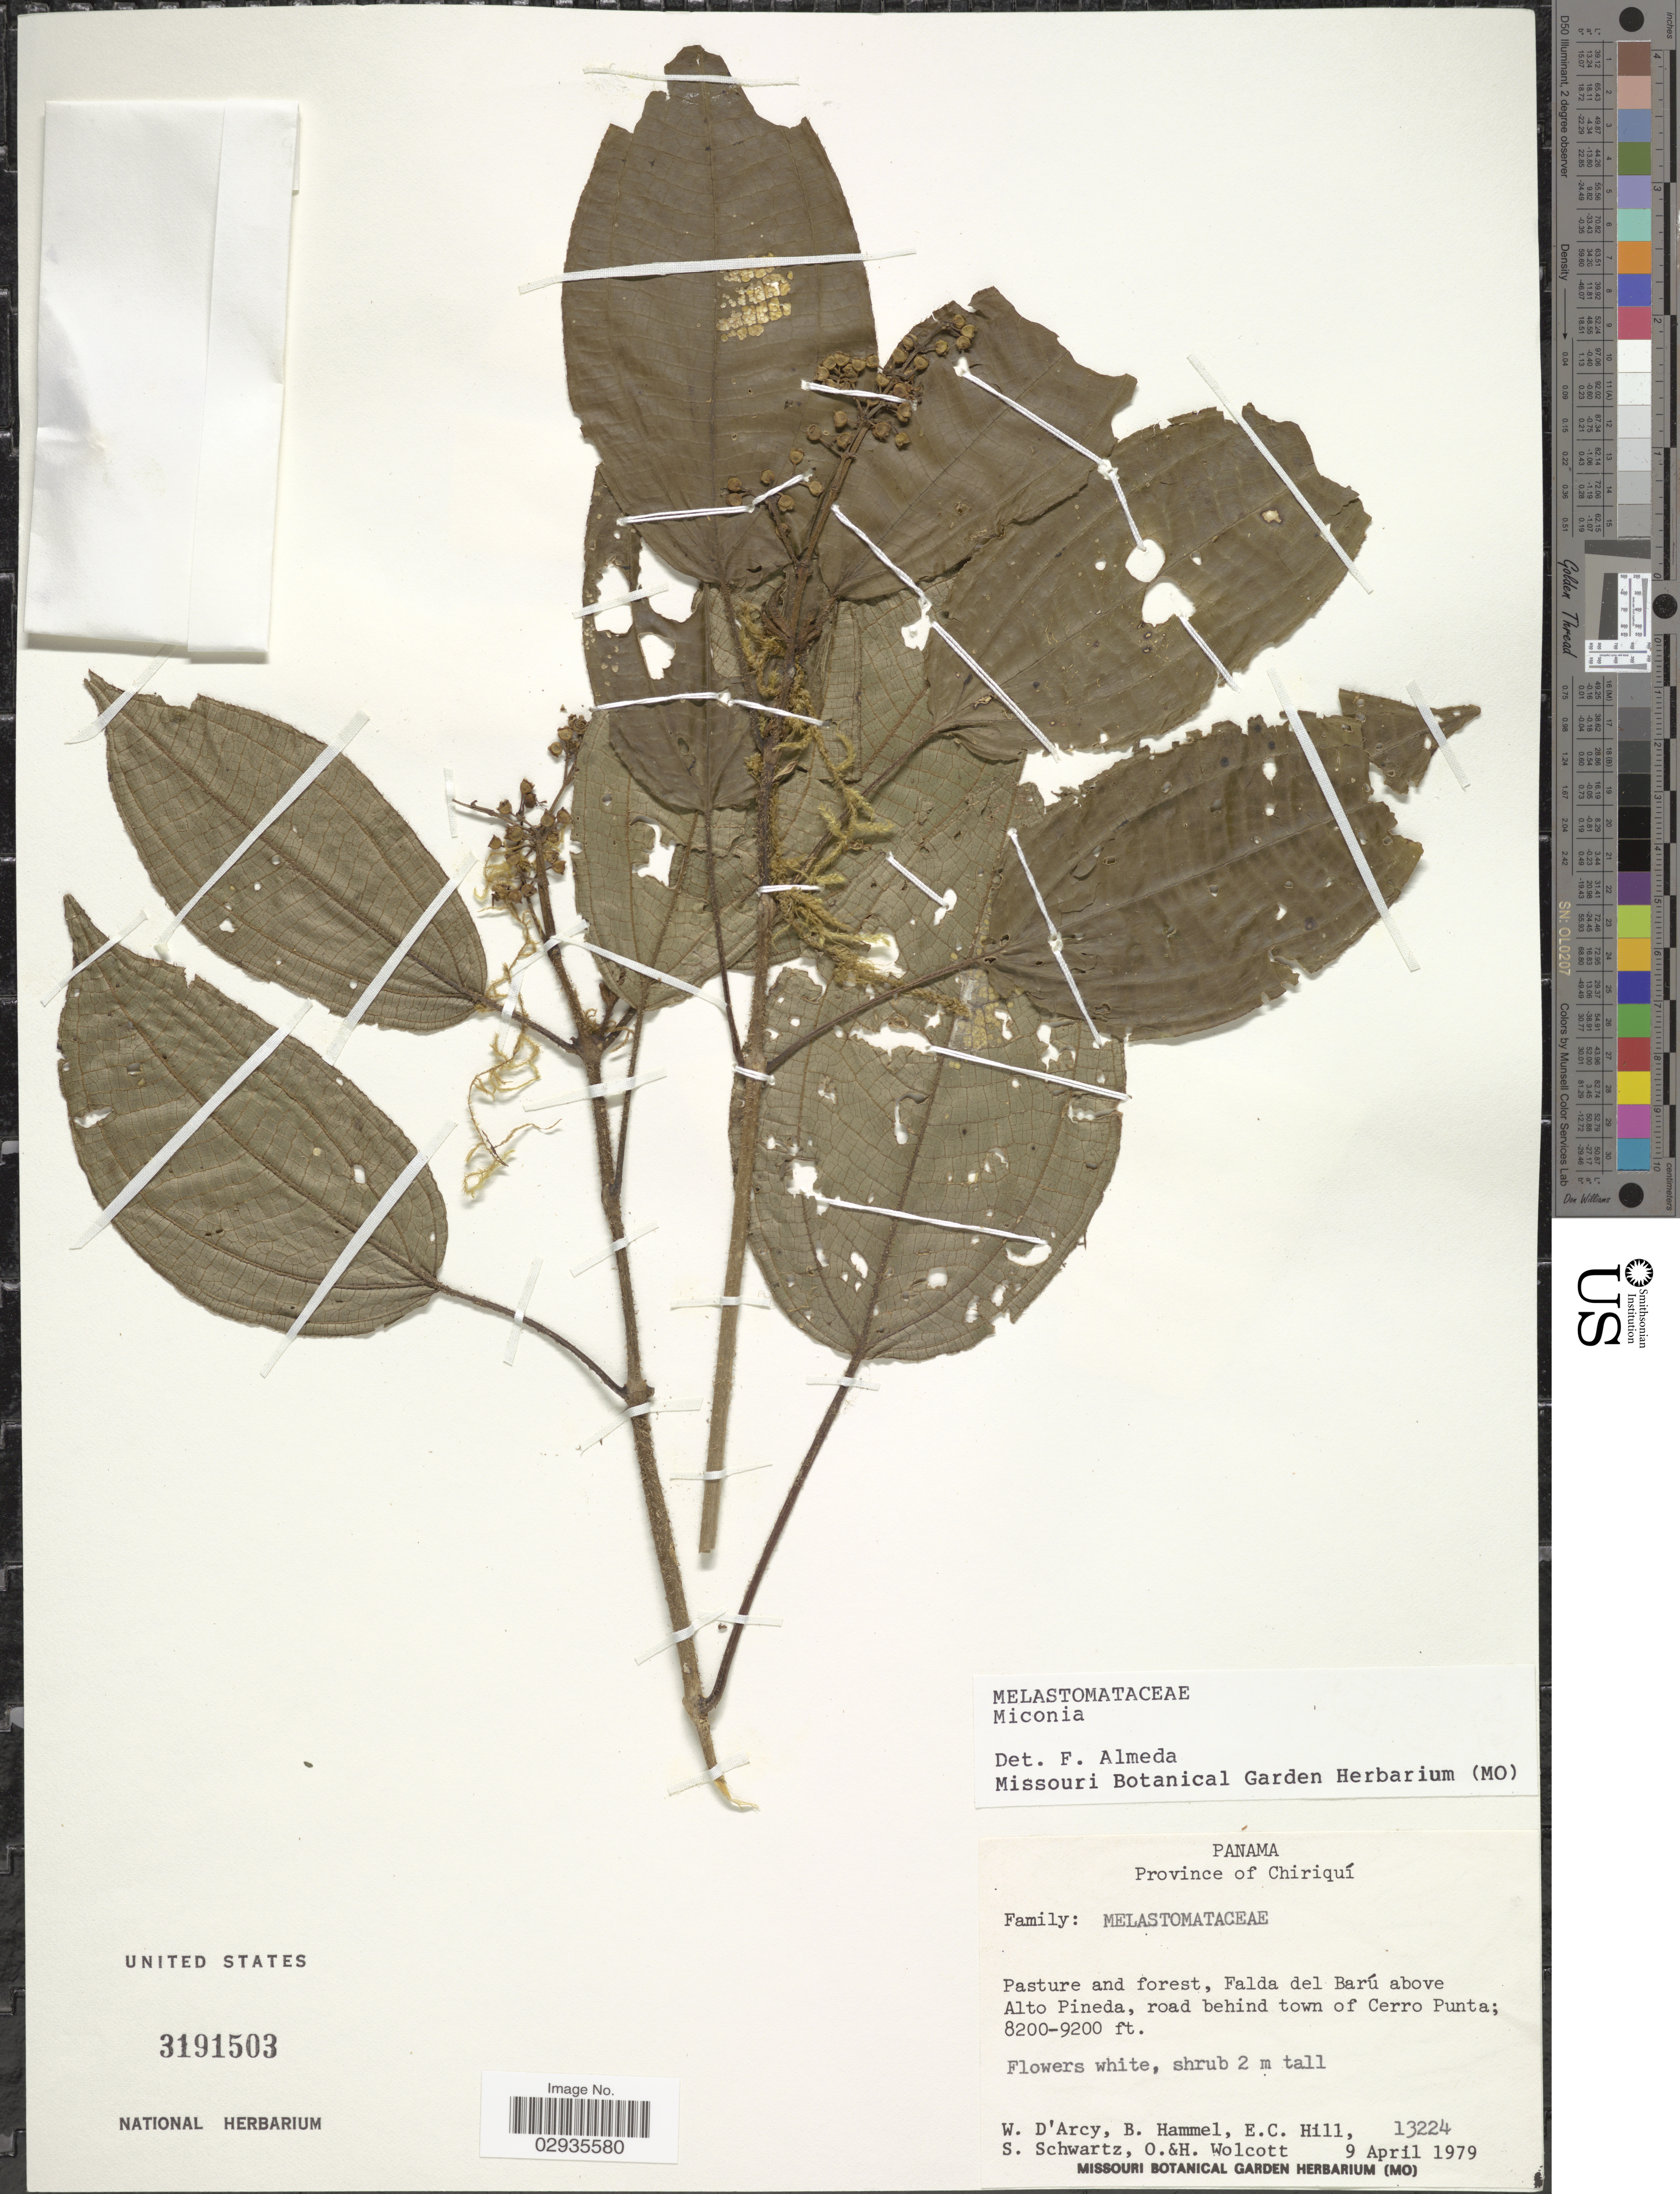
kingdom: Plantae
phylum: Tracheophyta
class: Magnoliopsida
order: Myrtales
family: Melastomataceae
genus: Miconia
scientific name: Miconia sp.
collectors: W. G. D'Arcy, B. Hammel, E. C. Hill, S. Schwartz & et al.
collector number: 13224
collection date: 1979-04-09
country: Panama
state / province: Chiriqui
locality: Falda del Barú above Alto Pineda, road behind town of Cerro Punta.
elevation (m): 2499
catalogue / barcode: US 3191503